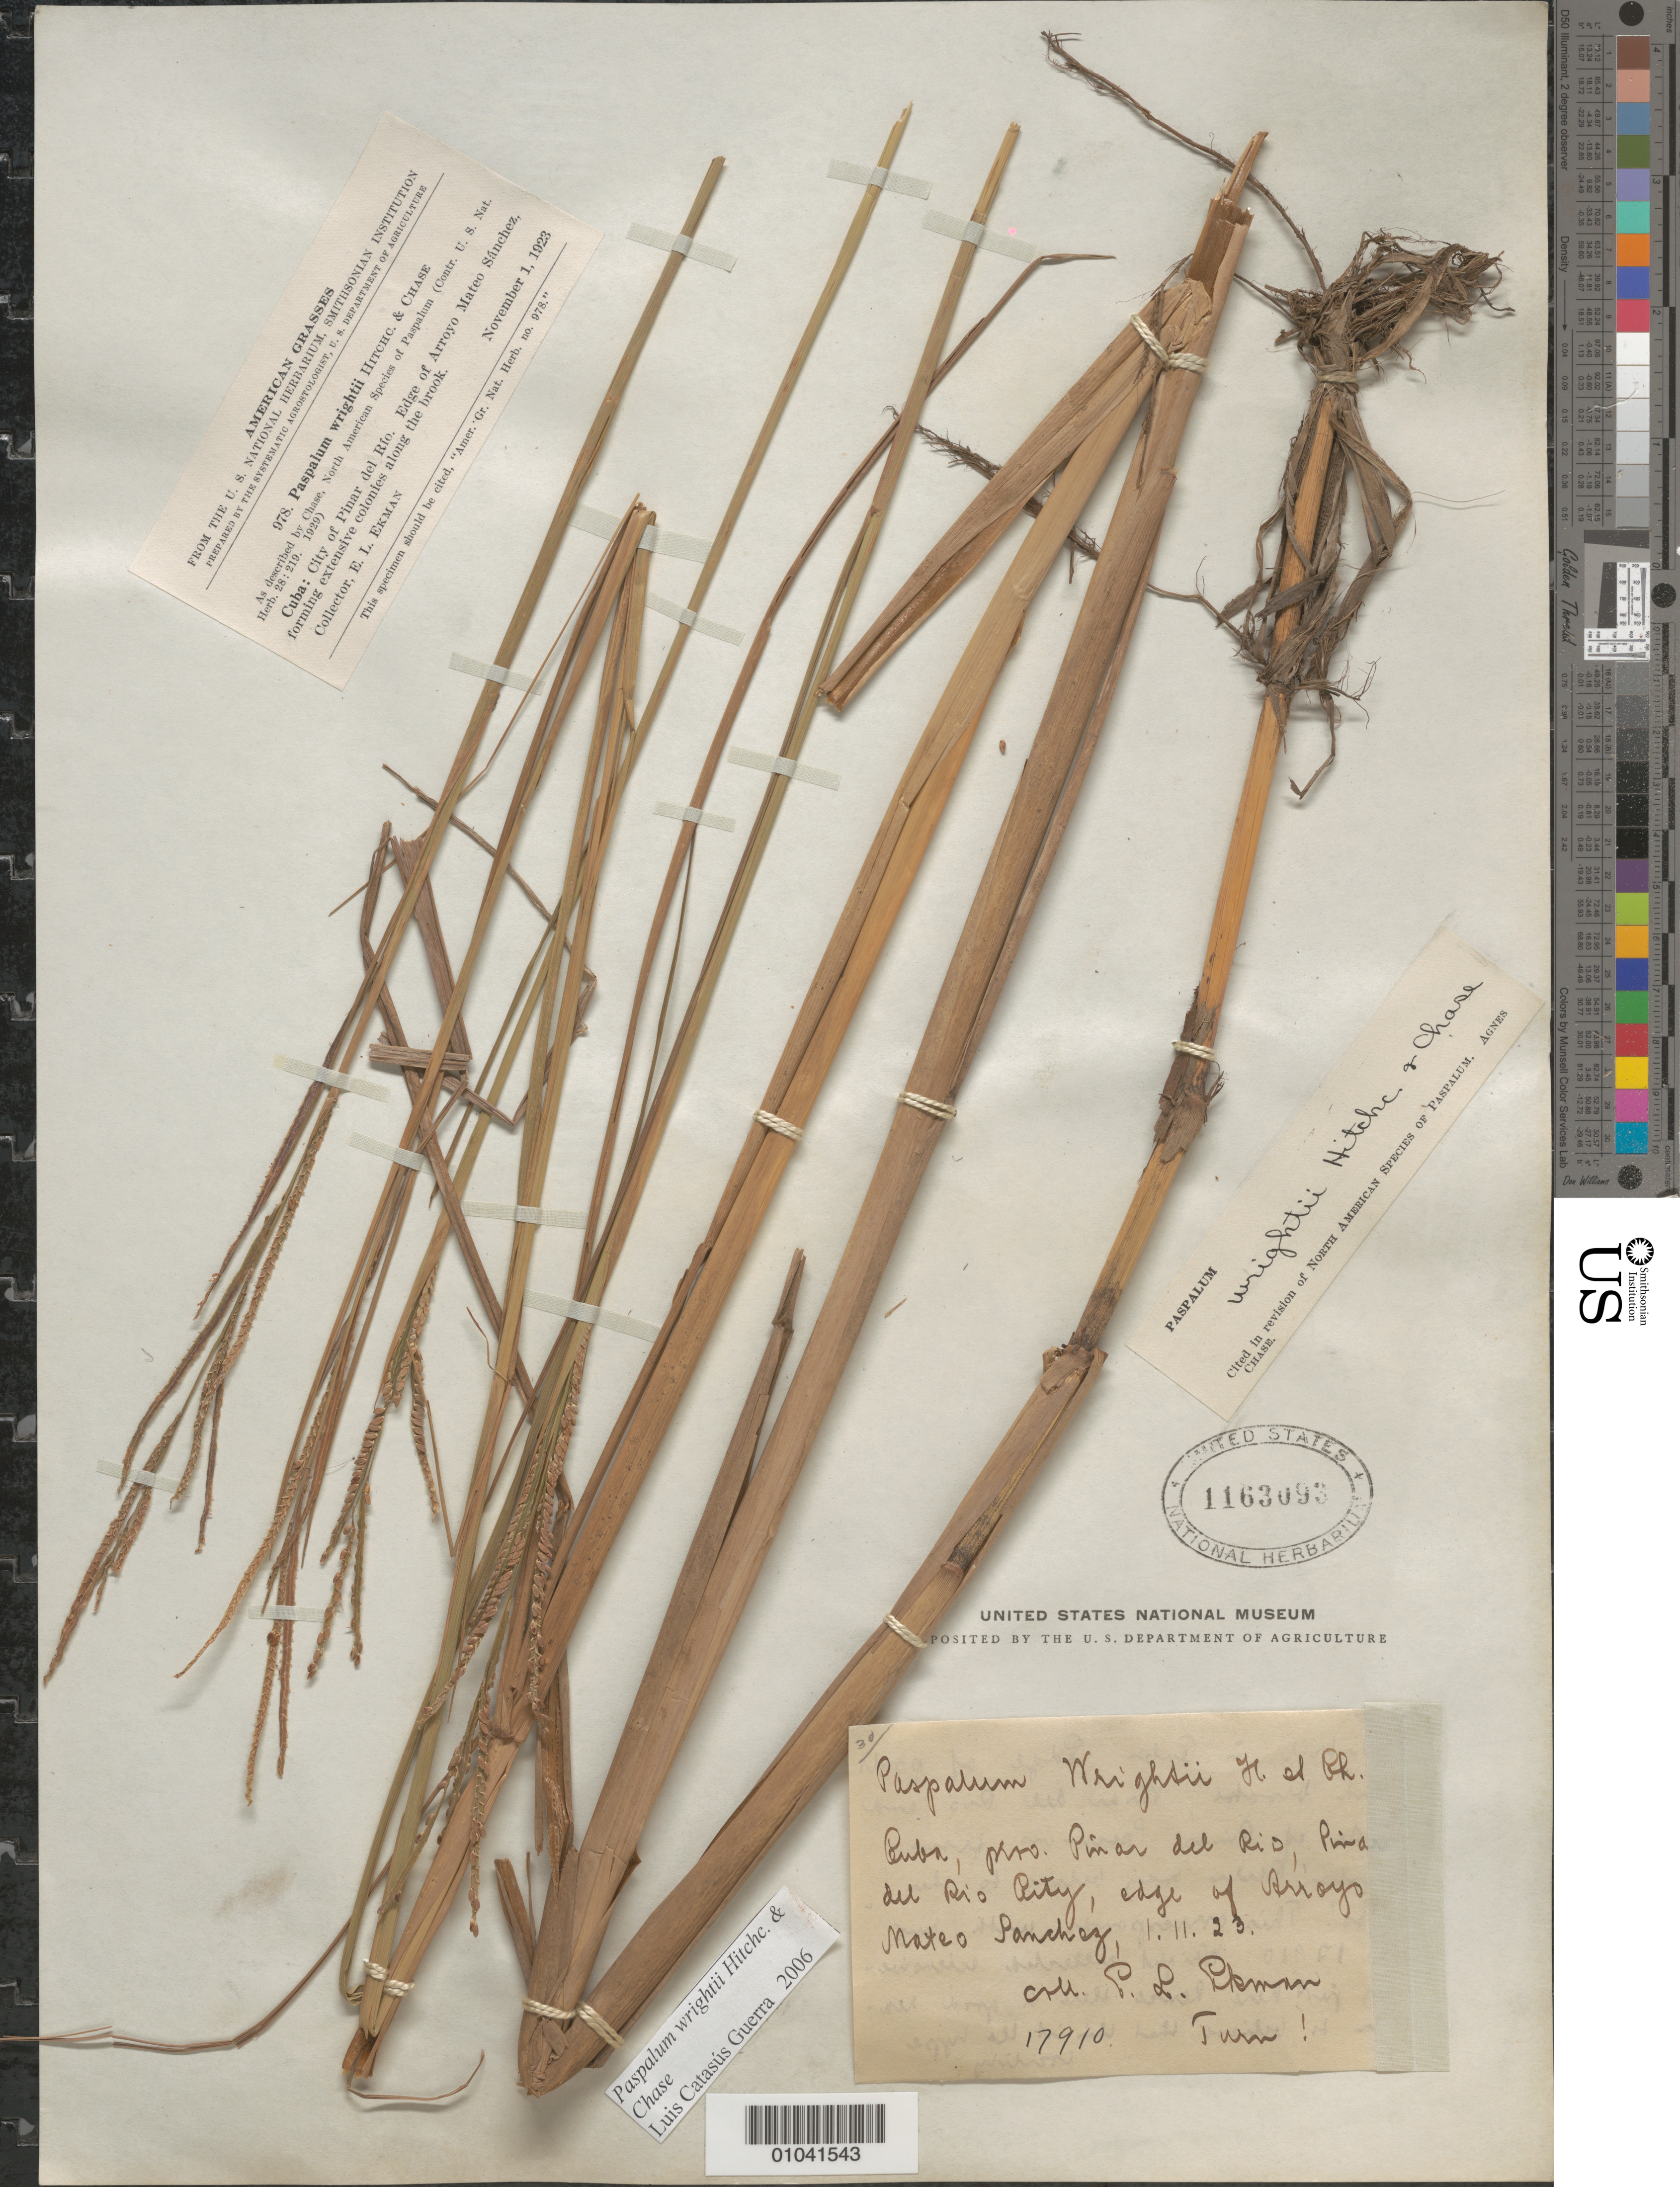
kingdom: Plantae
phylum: Tracheophyta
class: Liliopsida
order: Poales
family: Poaceae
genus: Paspalum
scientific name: Paspalum wrightii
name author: Hitchc. & Chase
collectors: E. L. Ekman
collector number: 17910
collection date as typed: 01 Nov 1923 or 11 Jan 1923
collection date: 1923-01-11 or 1923-11-01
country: Cuba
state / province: Pinar del Rio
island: Cuba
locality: Pinar del Rio City, edge of Arroyo Mateo Sanchez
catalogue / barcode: US 1163093